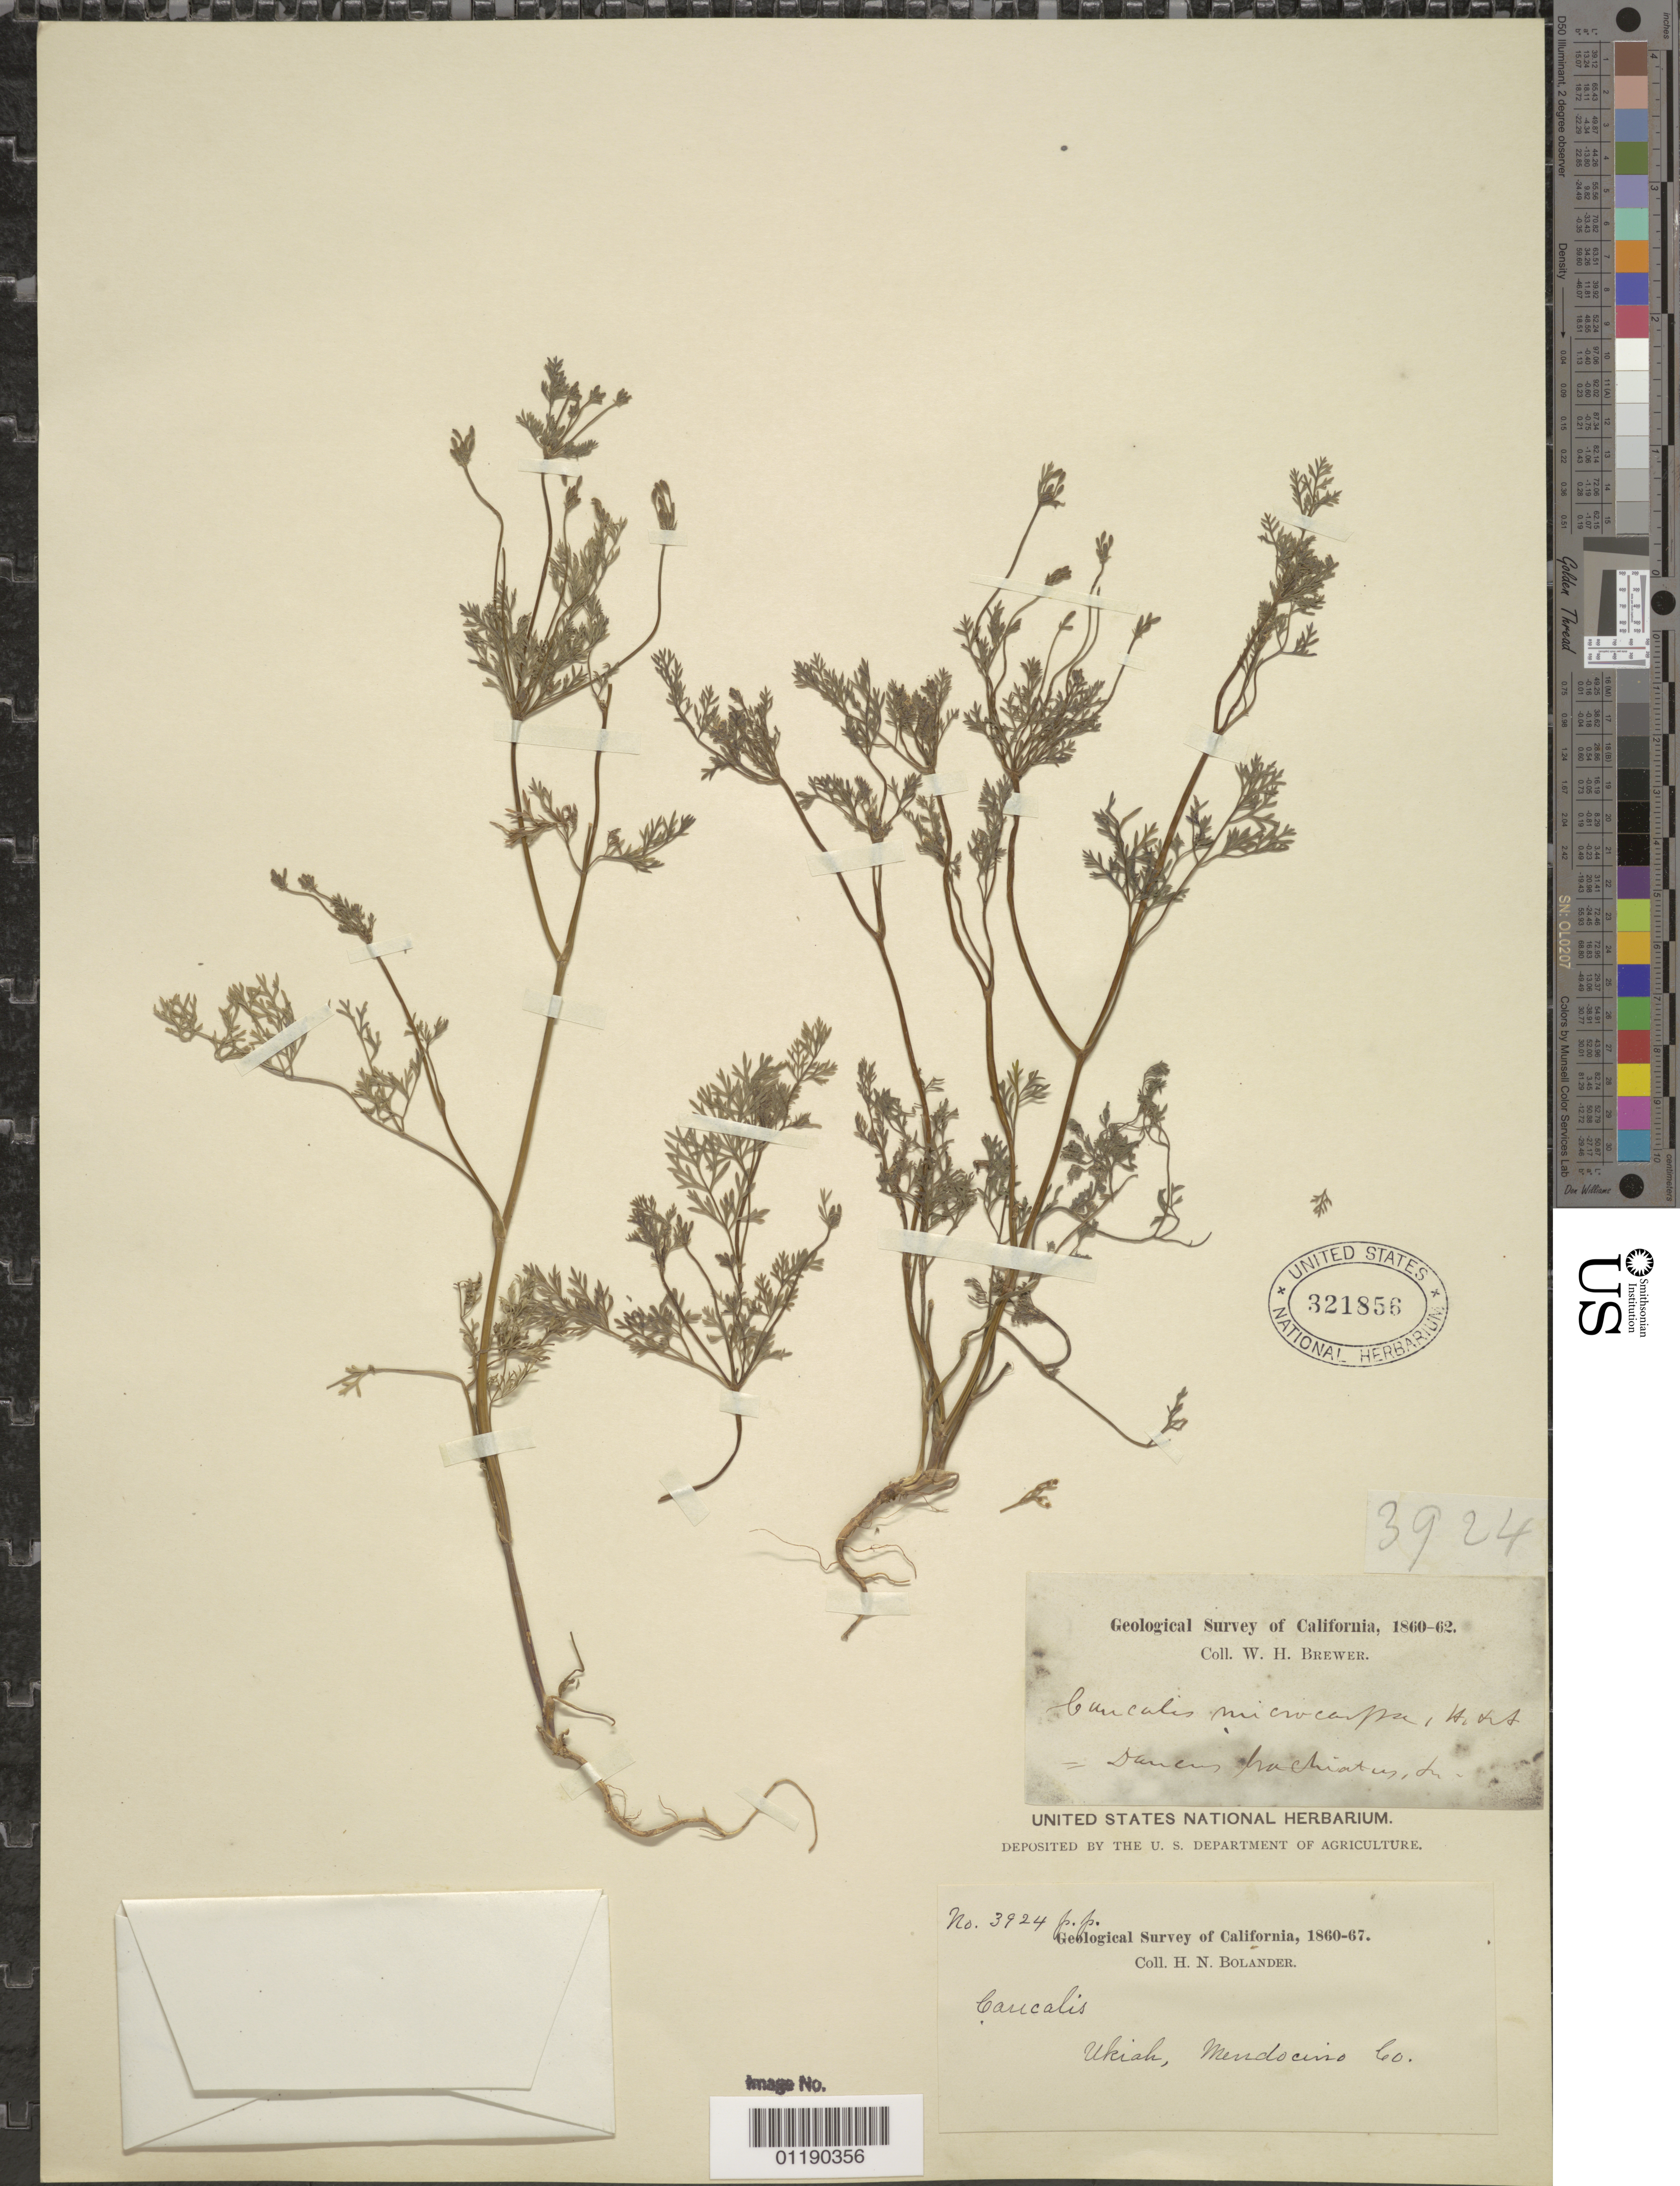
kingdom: Plantae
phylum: Tracheophyta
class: Magnoliopsida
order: Apiales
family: Apiaceae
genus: Caucalis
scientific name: Caucalis microcarpa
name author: Hook. & Arn.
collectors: H. Bolander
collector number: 3924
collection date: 1860/1867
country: United States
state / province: California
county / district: Mendocino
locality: Ukiah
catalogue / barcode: US 321856